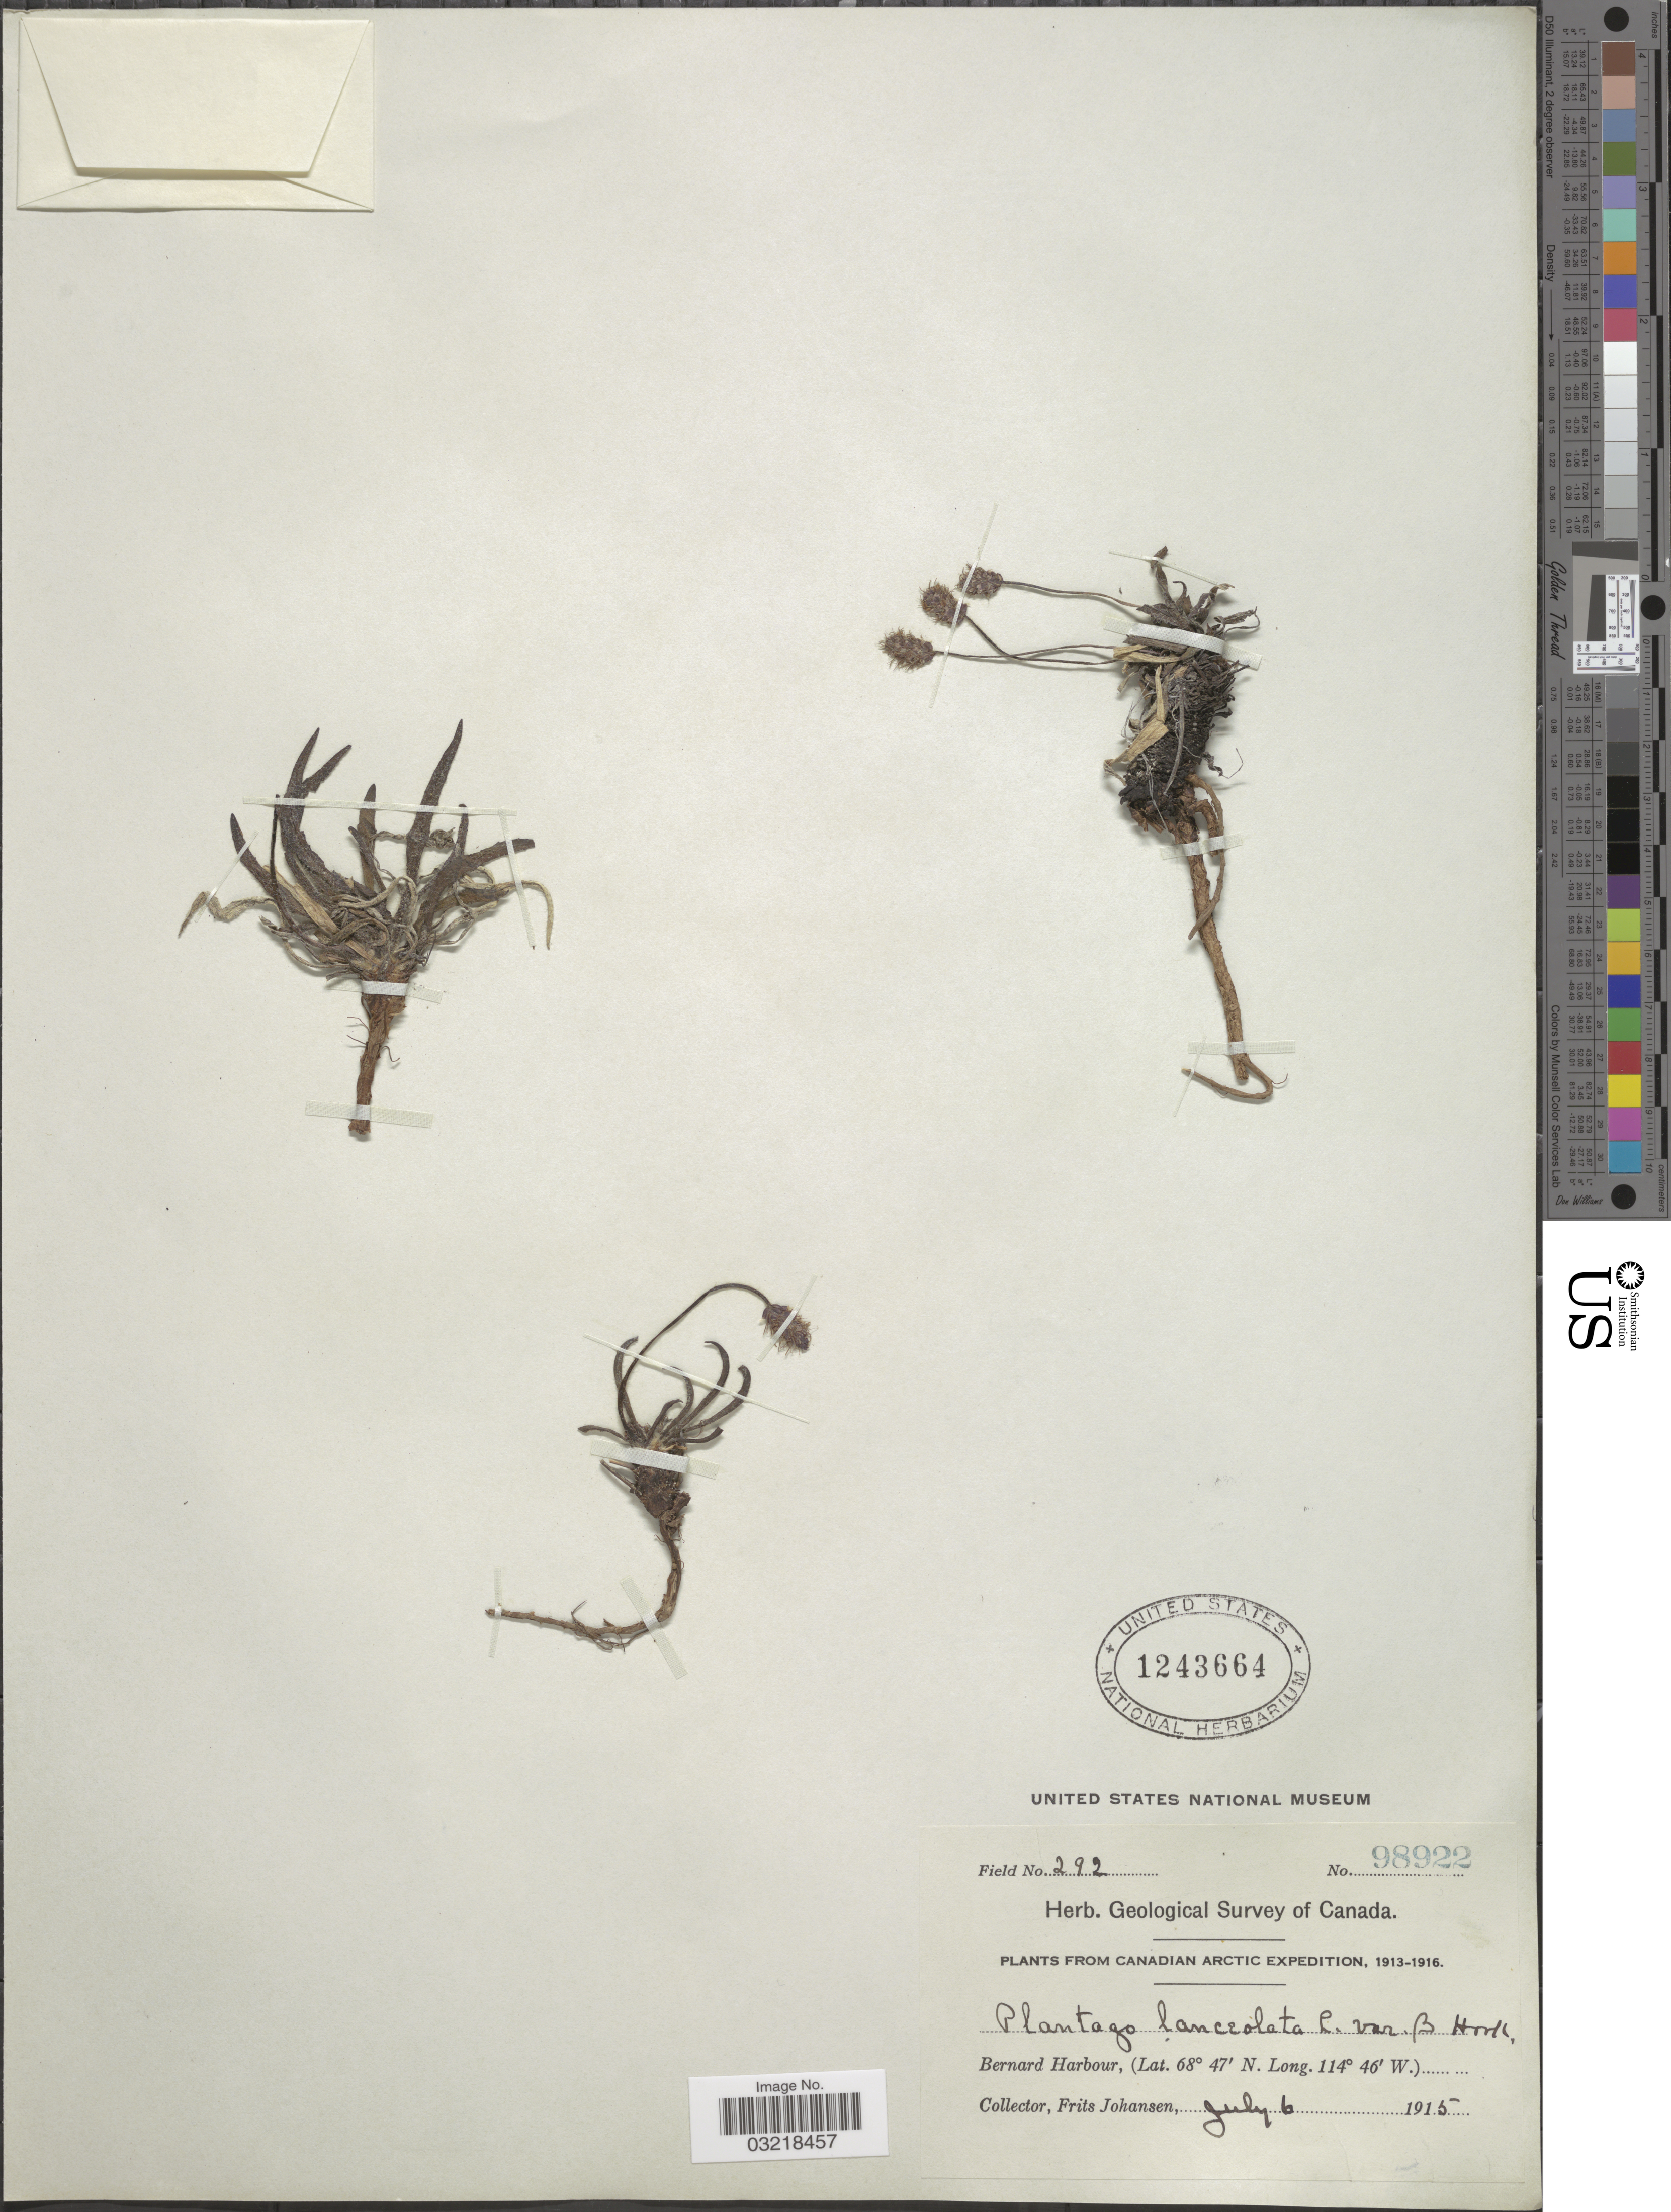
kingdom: Plantae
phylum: Tracheophyta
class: Magnoliopsida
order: Lamiales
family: Plantaginaceae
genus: Plantago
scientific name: Plantago lanceolata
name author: L.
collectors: F. Johansen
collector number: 98922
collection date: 1915-07-06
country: Canada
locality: Canadian Arctic. Bernard Harbour.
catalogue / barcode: US 1243664